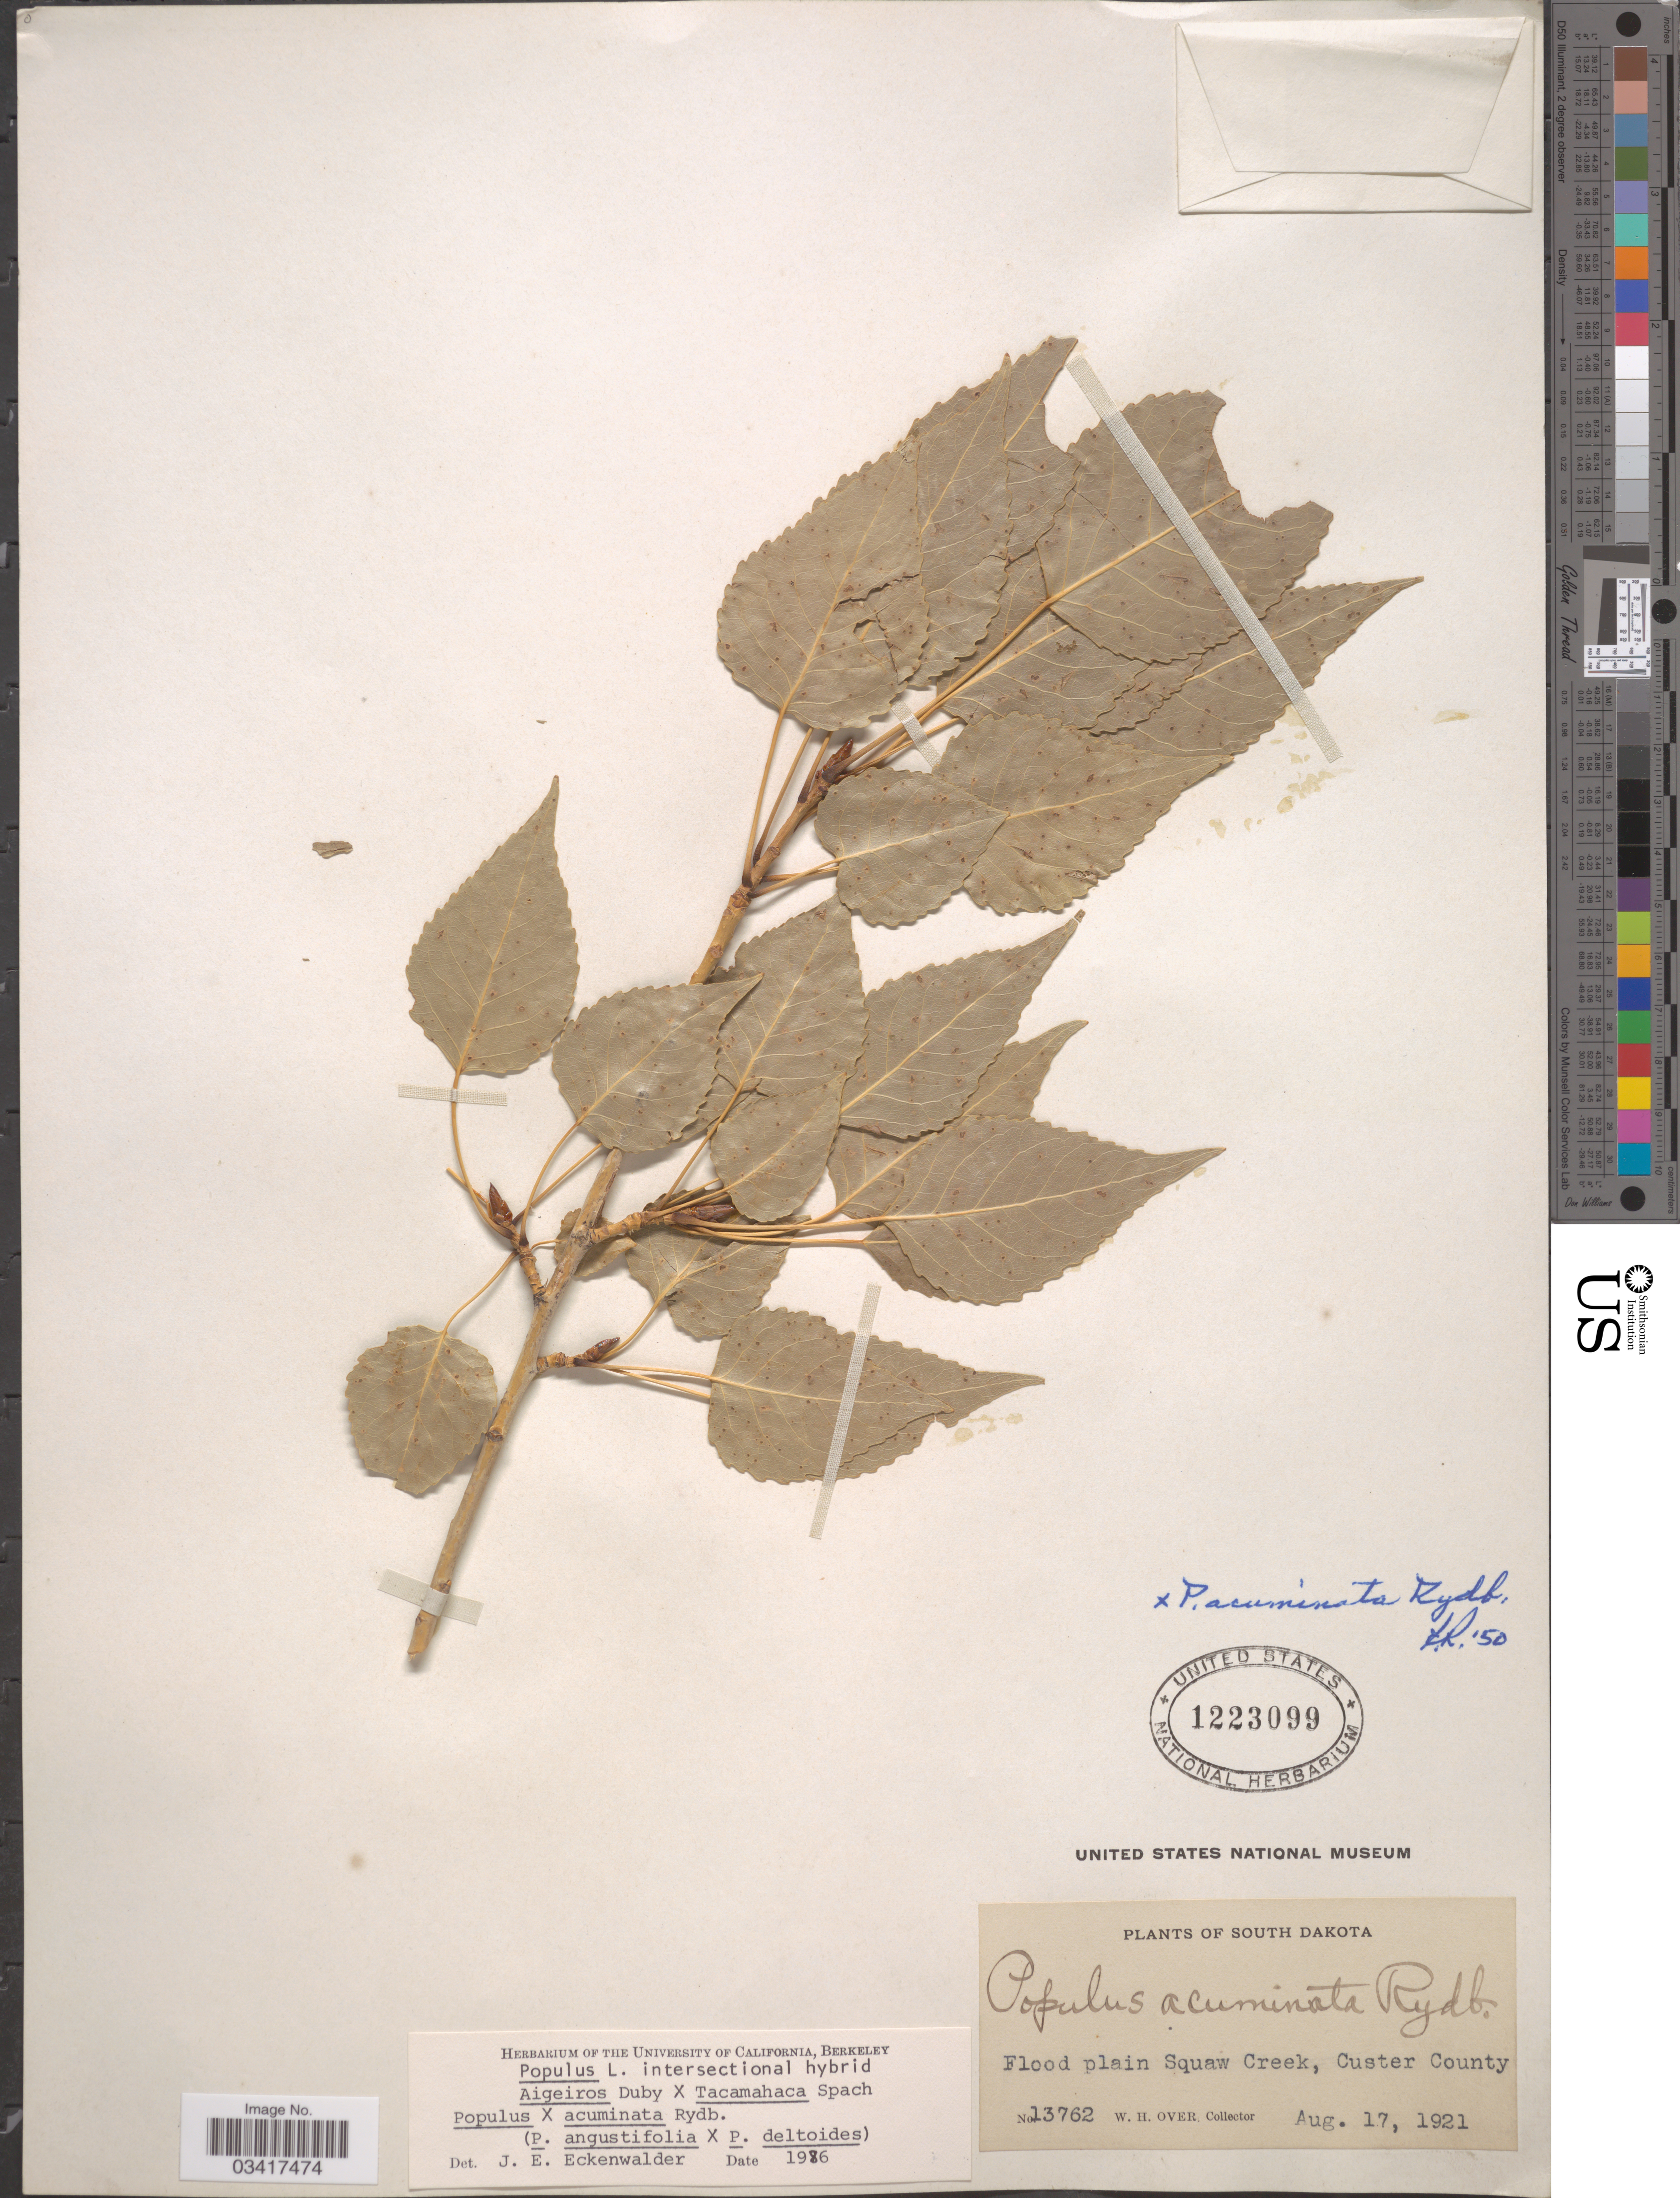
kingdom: Plantae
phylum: Tracheophyta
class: Magnoliopsida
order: Malpighiales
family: Salicaceae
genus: Populus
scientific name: Populus acuminata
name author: Rydb.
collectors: W. Over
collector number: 13762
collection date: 1921-08-17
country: United States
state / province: South Dakota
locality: Flood plain Squaw Creek, Custer County.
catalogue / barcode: US 1223099